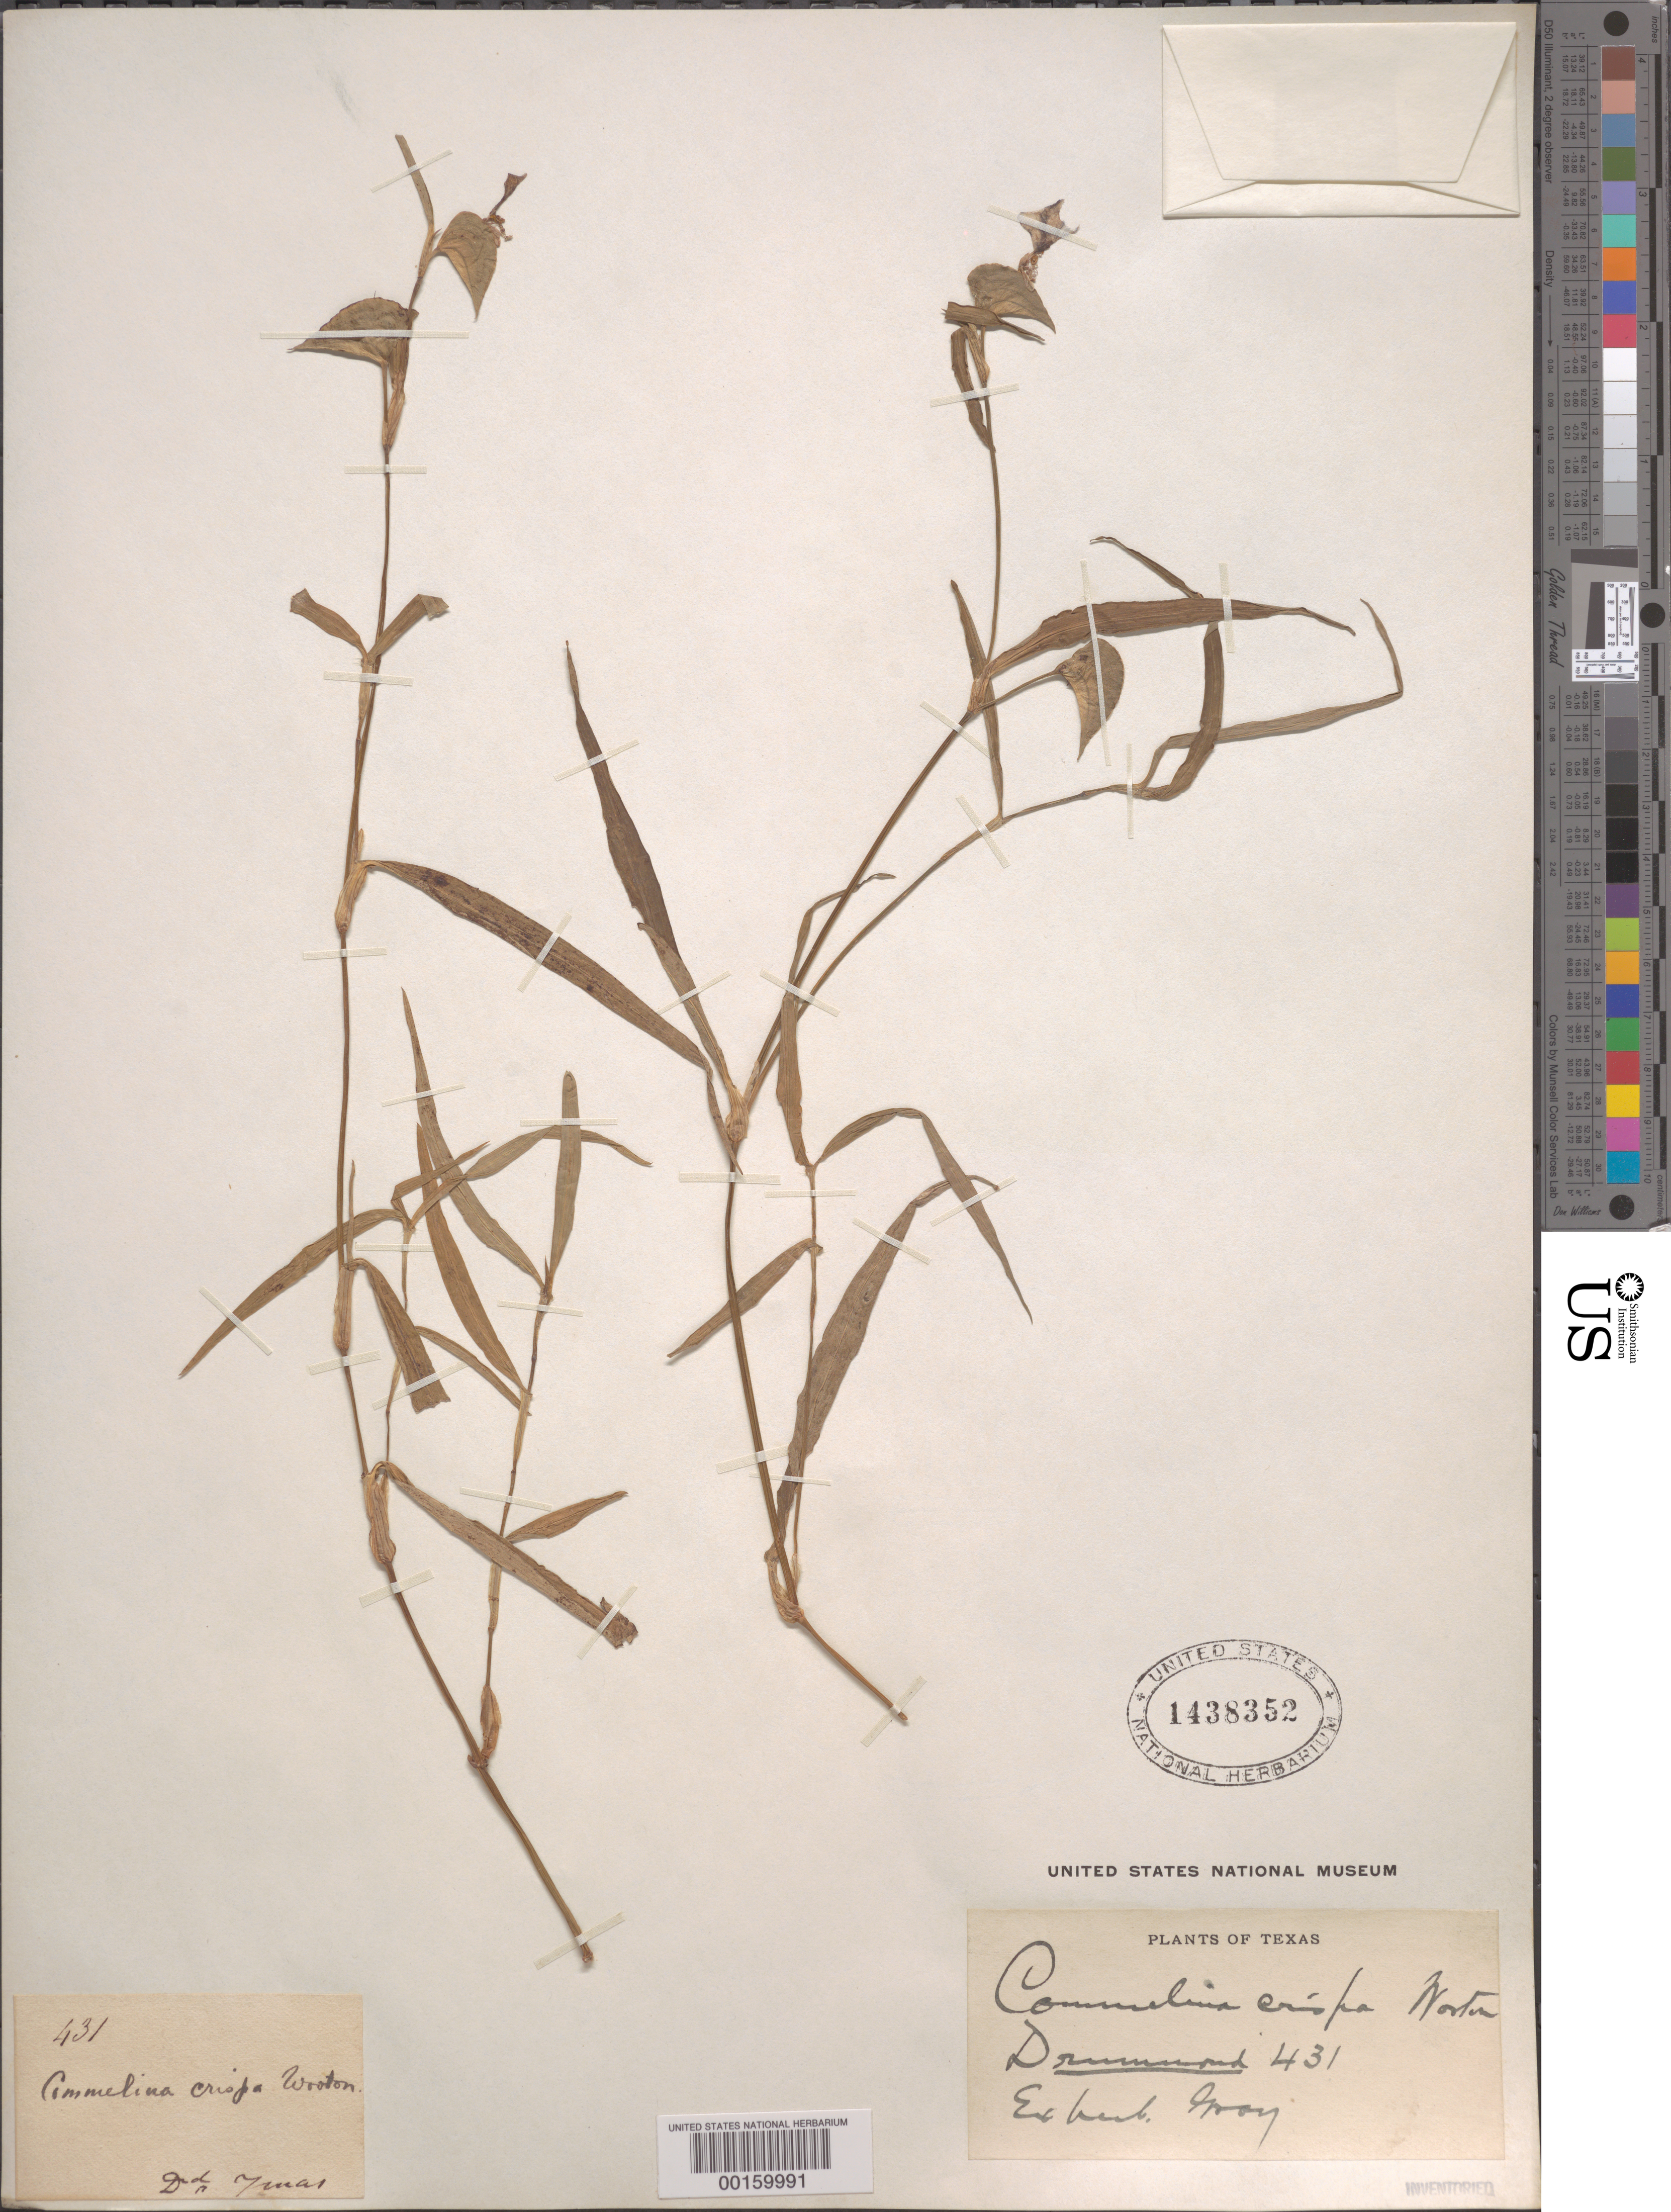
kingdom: Plantae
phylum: Tracheophyta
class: Liliopsida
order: Commelinales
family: Commelinaceae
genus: Commelina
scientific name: Commelina erecta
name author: L.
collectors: T. Drummond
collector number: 431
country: United States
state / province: Texas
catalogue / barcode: US 1438352